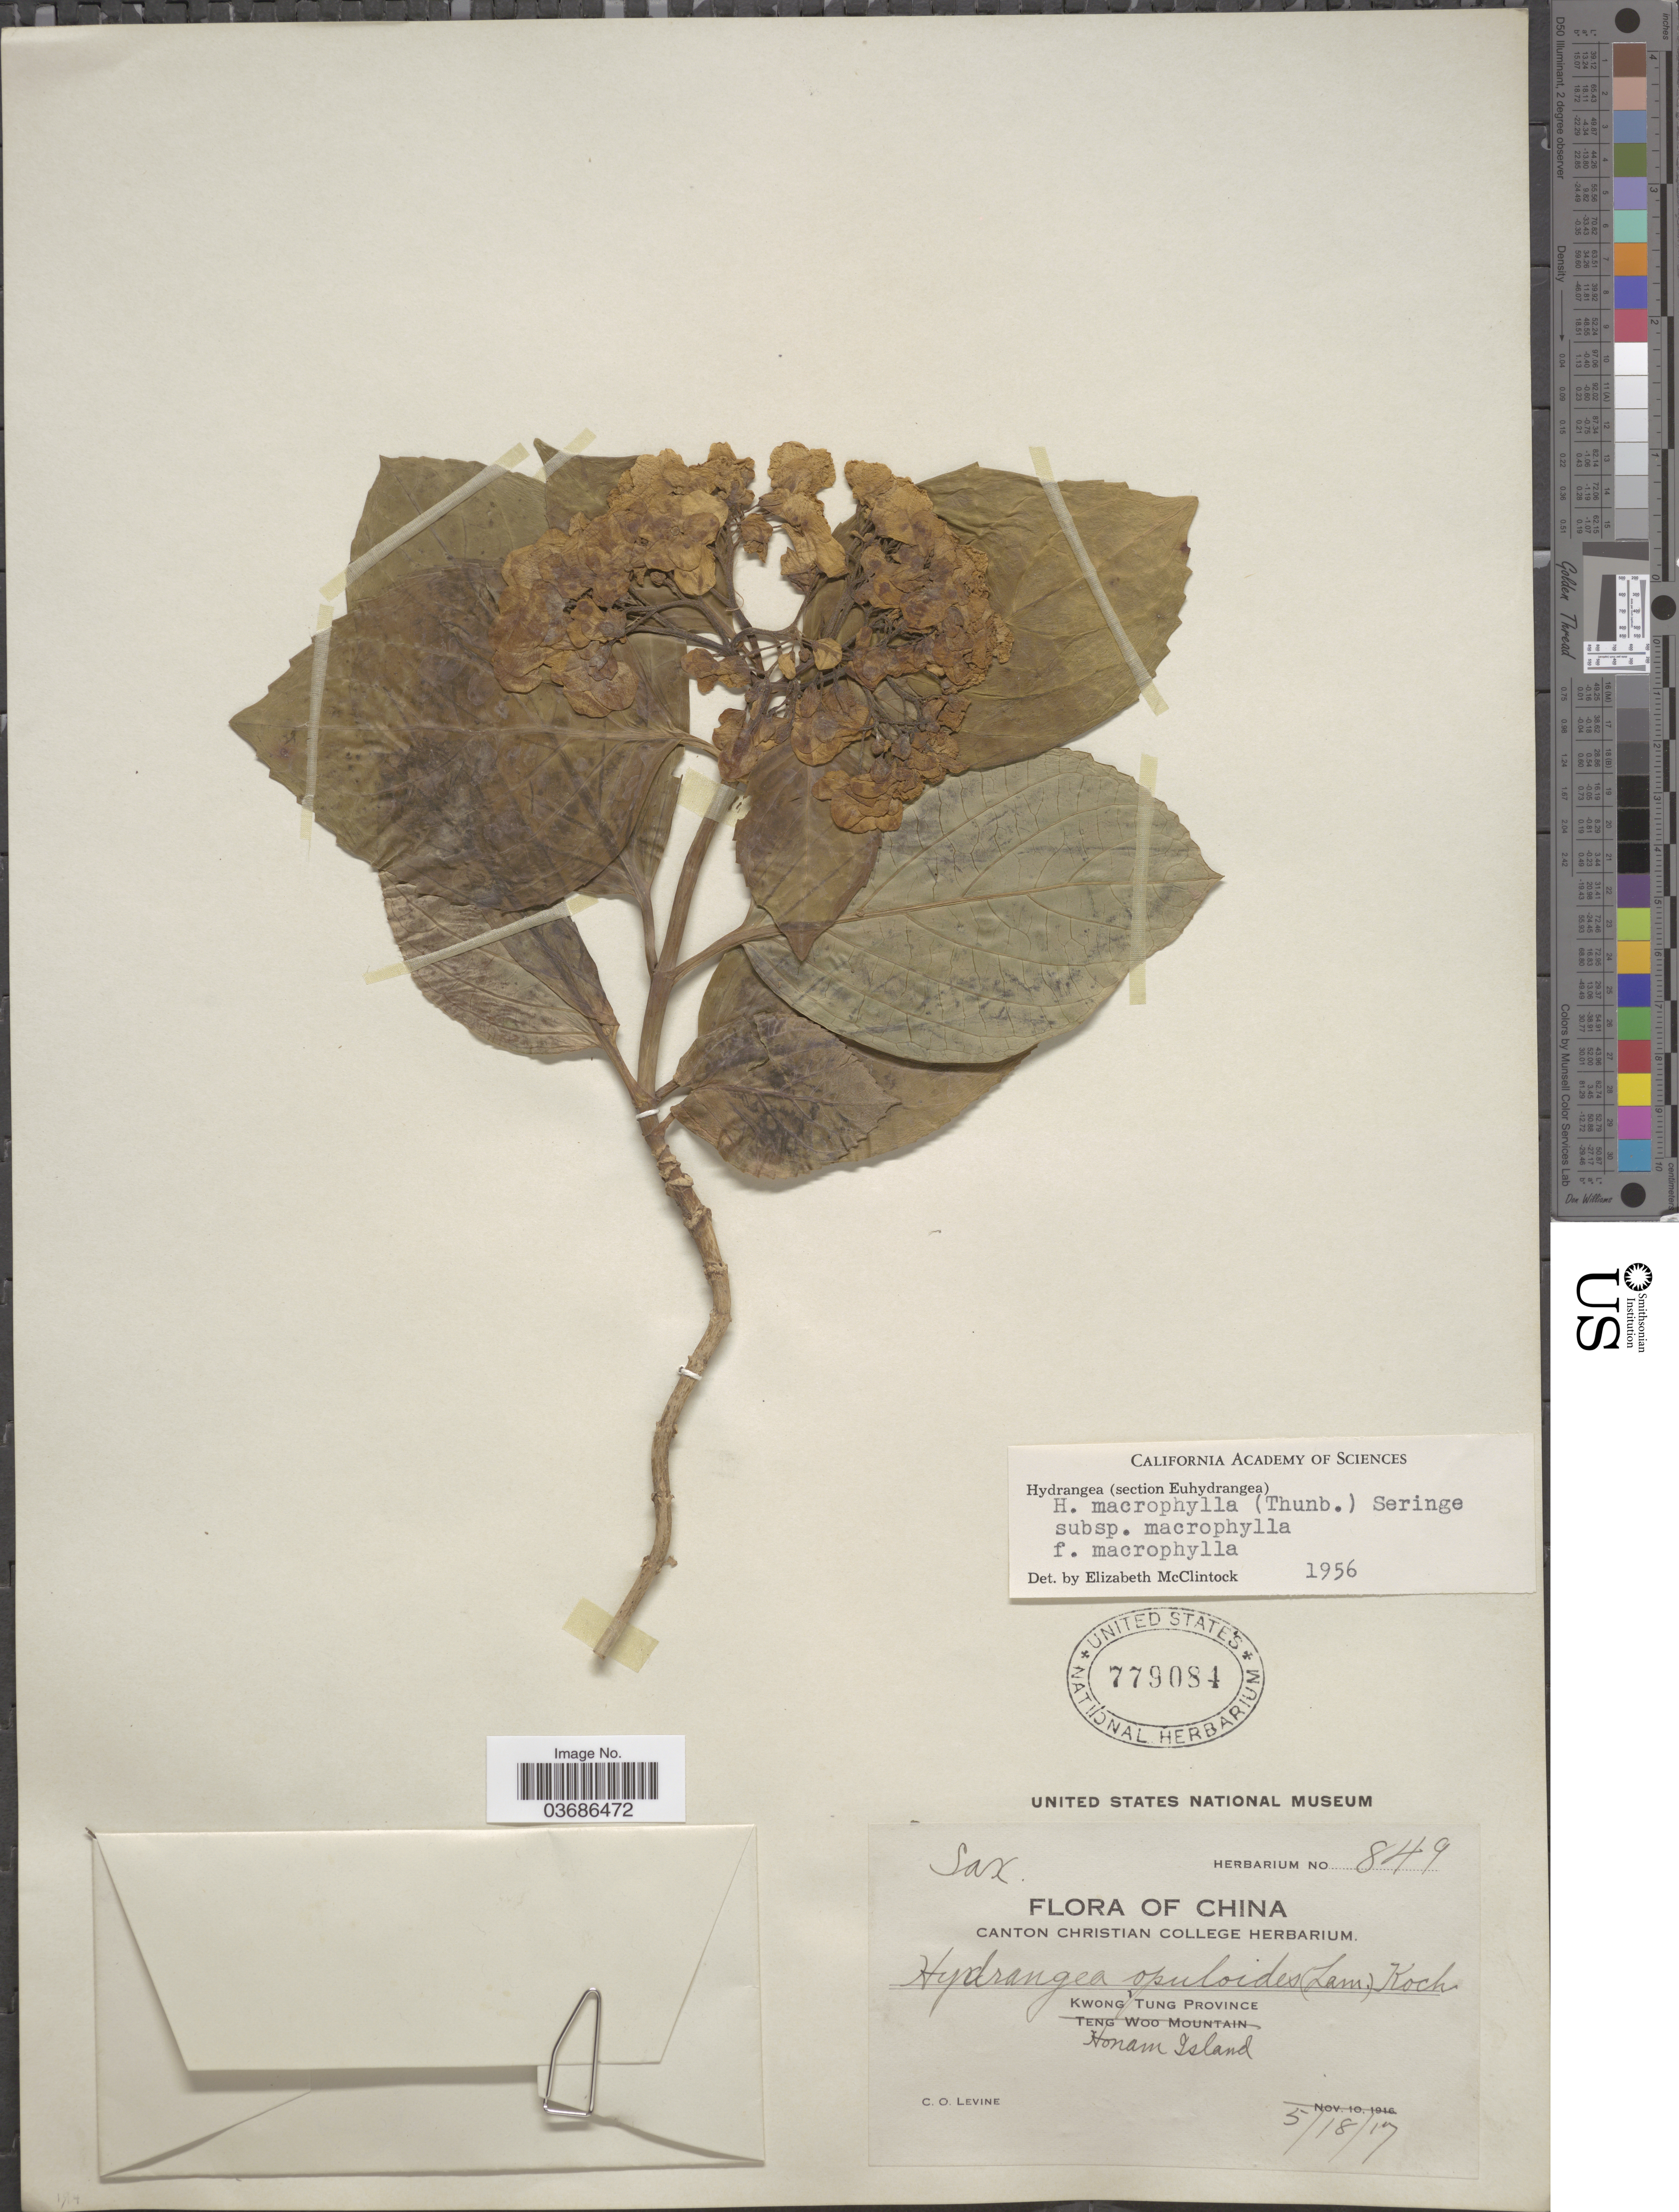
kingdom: Plantae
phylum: Tracheophyta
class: Magnoliopsida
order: Cornales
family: Hydrangeaceae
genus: Hydrangea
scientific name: Hydrangea macrophylla subsp. macrophylla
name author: (Thunb.) Ser.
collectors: C. O. Levine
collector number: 849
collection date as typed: Transcribed d/m/y: 18/5/17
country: China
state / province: Guangdong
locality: Kwong Tung Province. Honam Island.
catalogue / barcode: US 779084